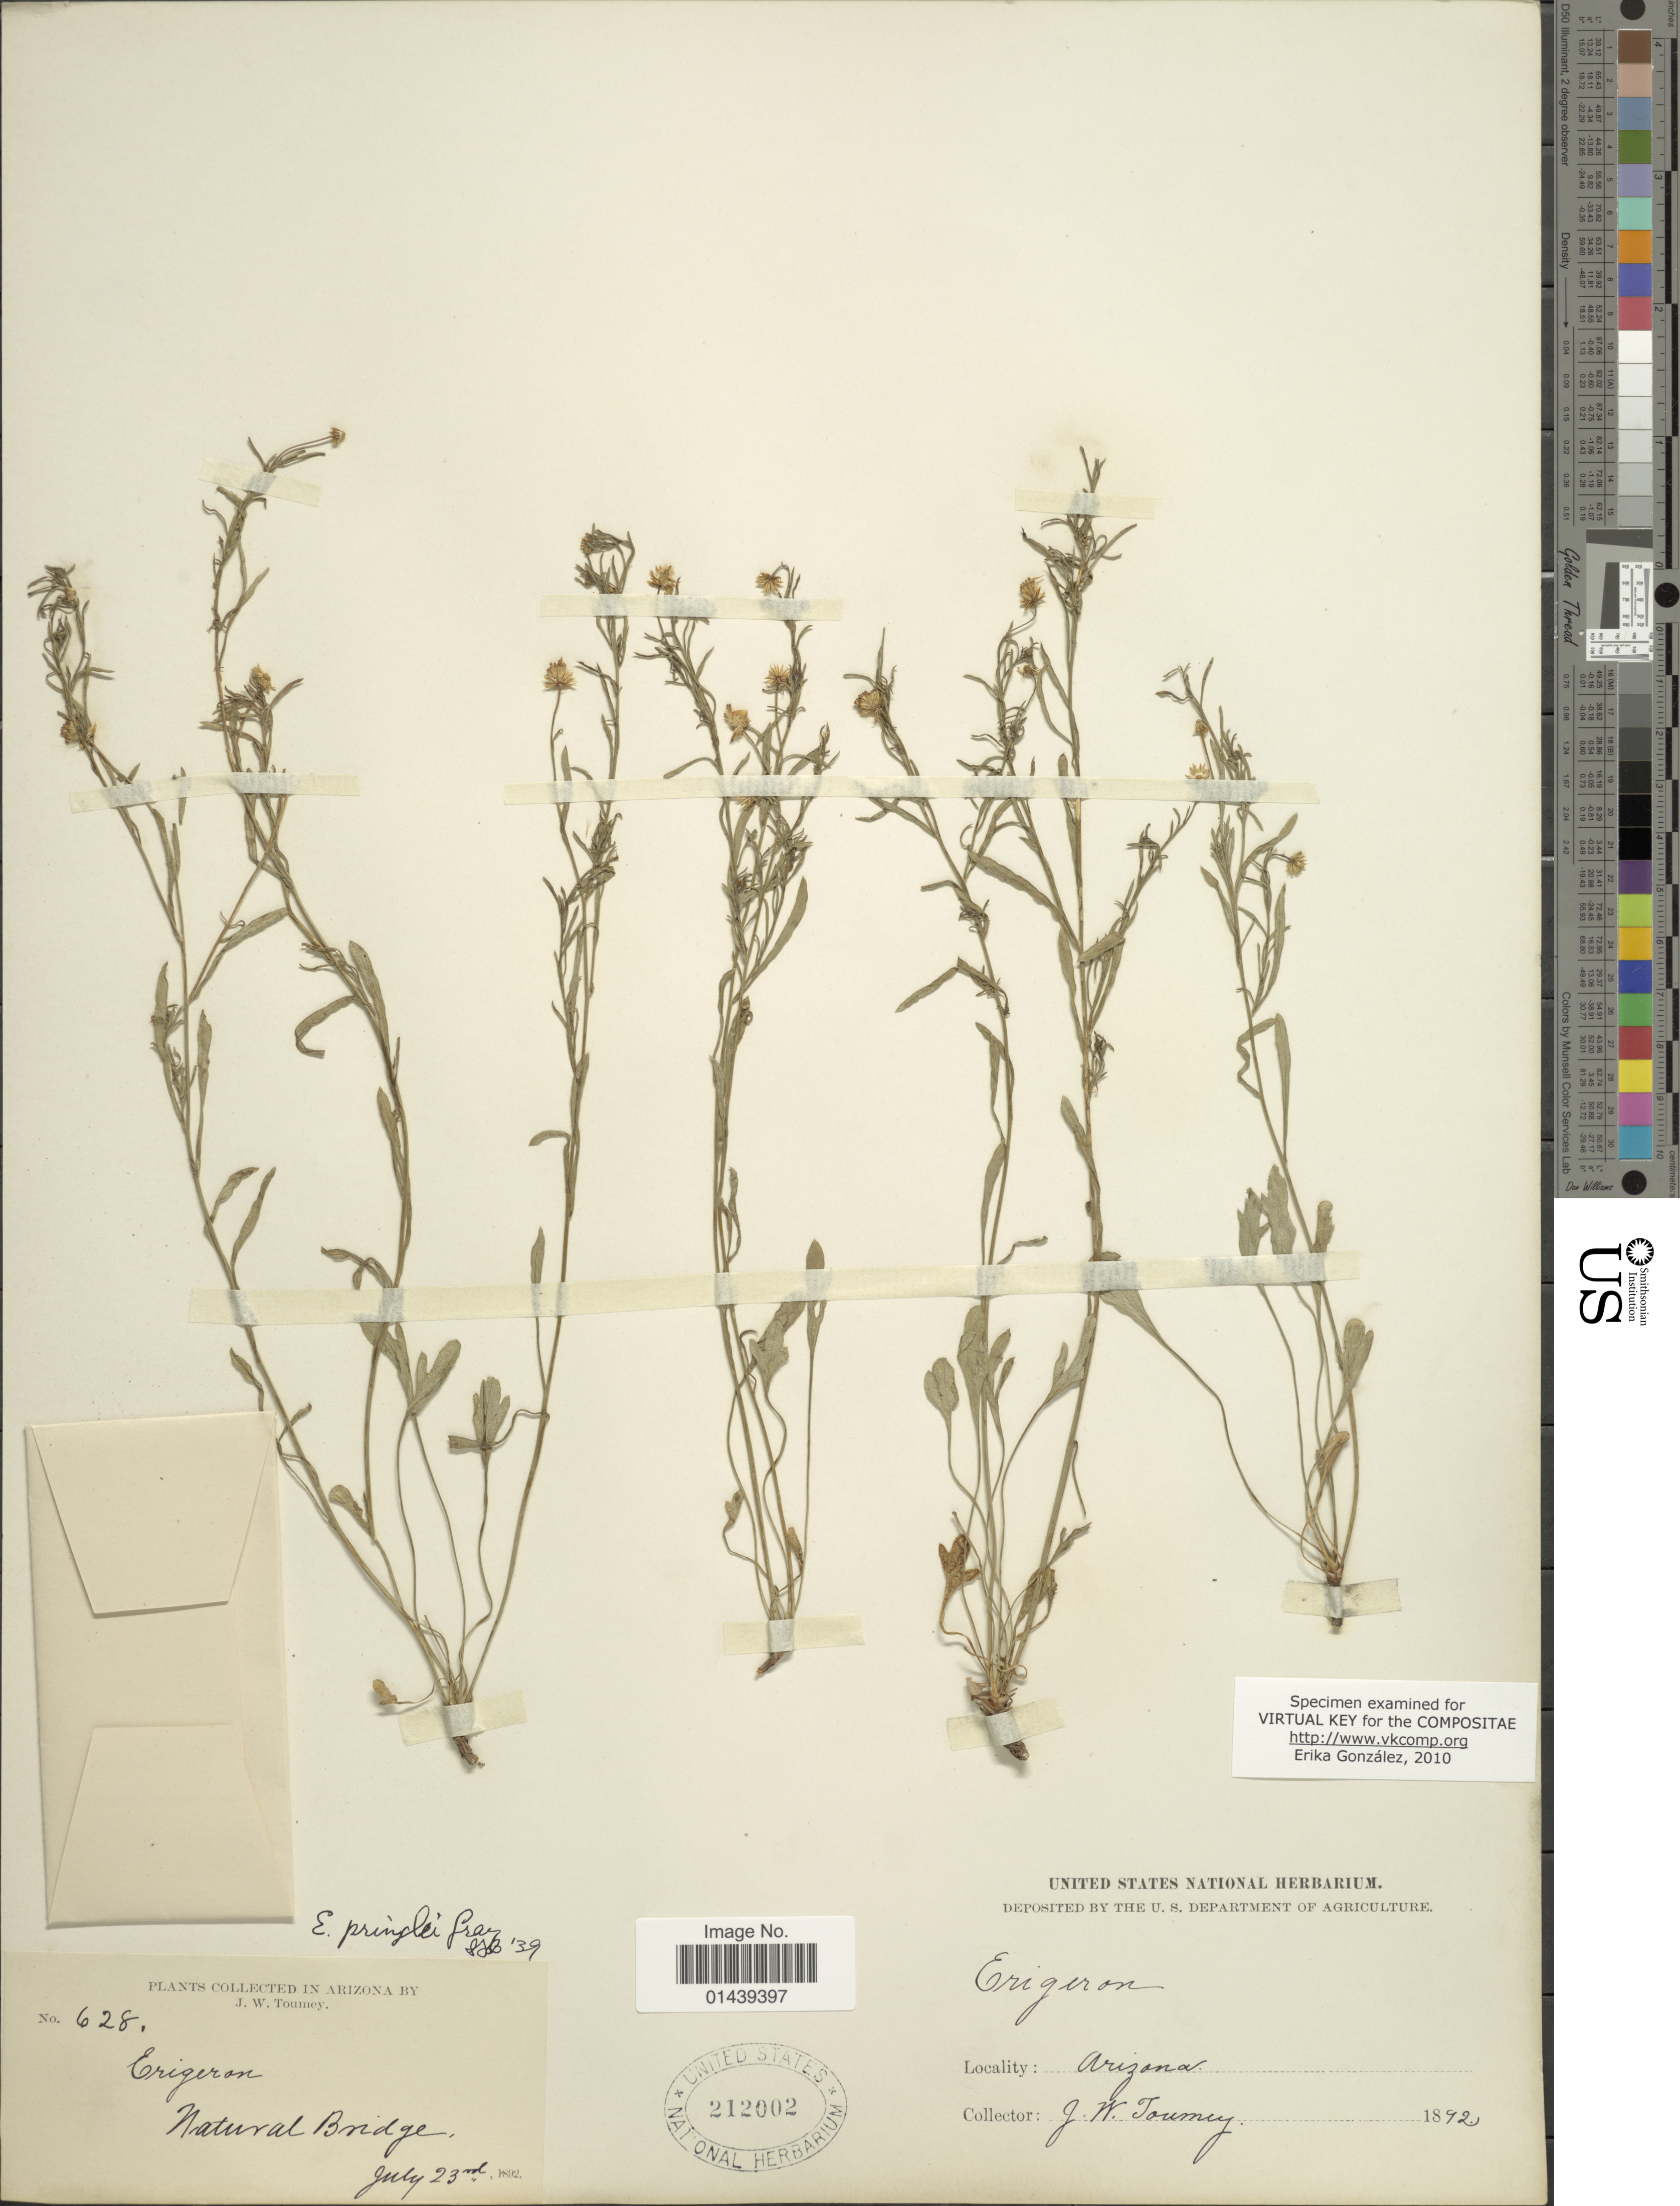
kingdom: Plantae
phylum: Tracheophyta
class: Magnoliopsida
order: Asterales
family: Asteraceae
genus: Erigeron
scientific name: Erigeron pringlei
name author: A. Gray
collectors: J. W. Toumey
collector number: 628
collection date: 1892-07-23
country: United States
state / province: Arizona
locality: Natural Bridge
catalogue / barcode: US 21002